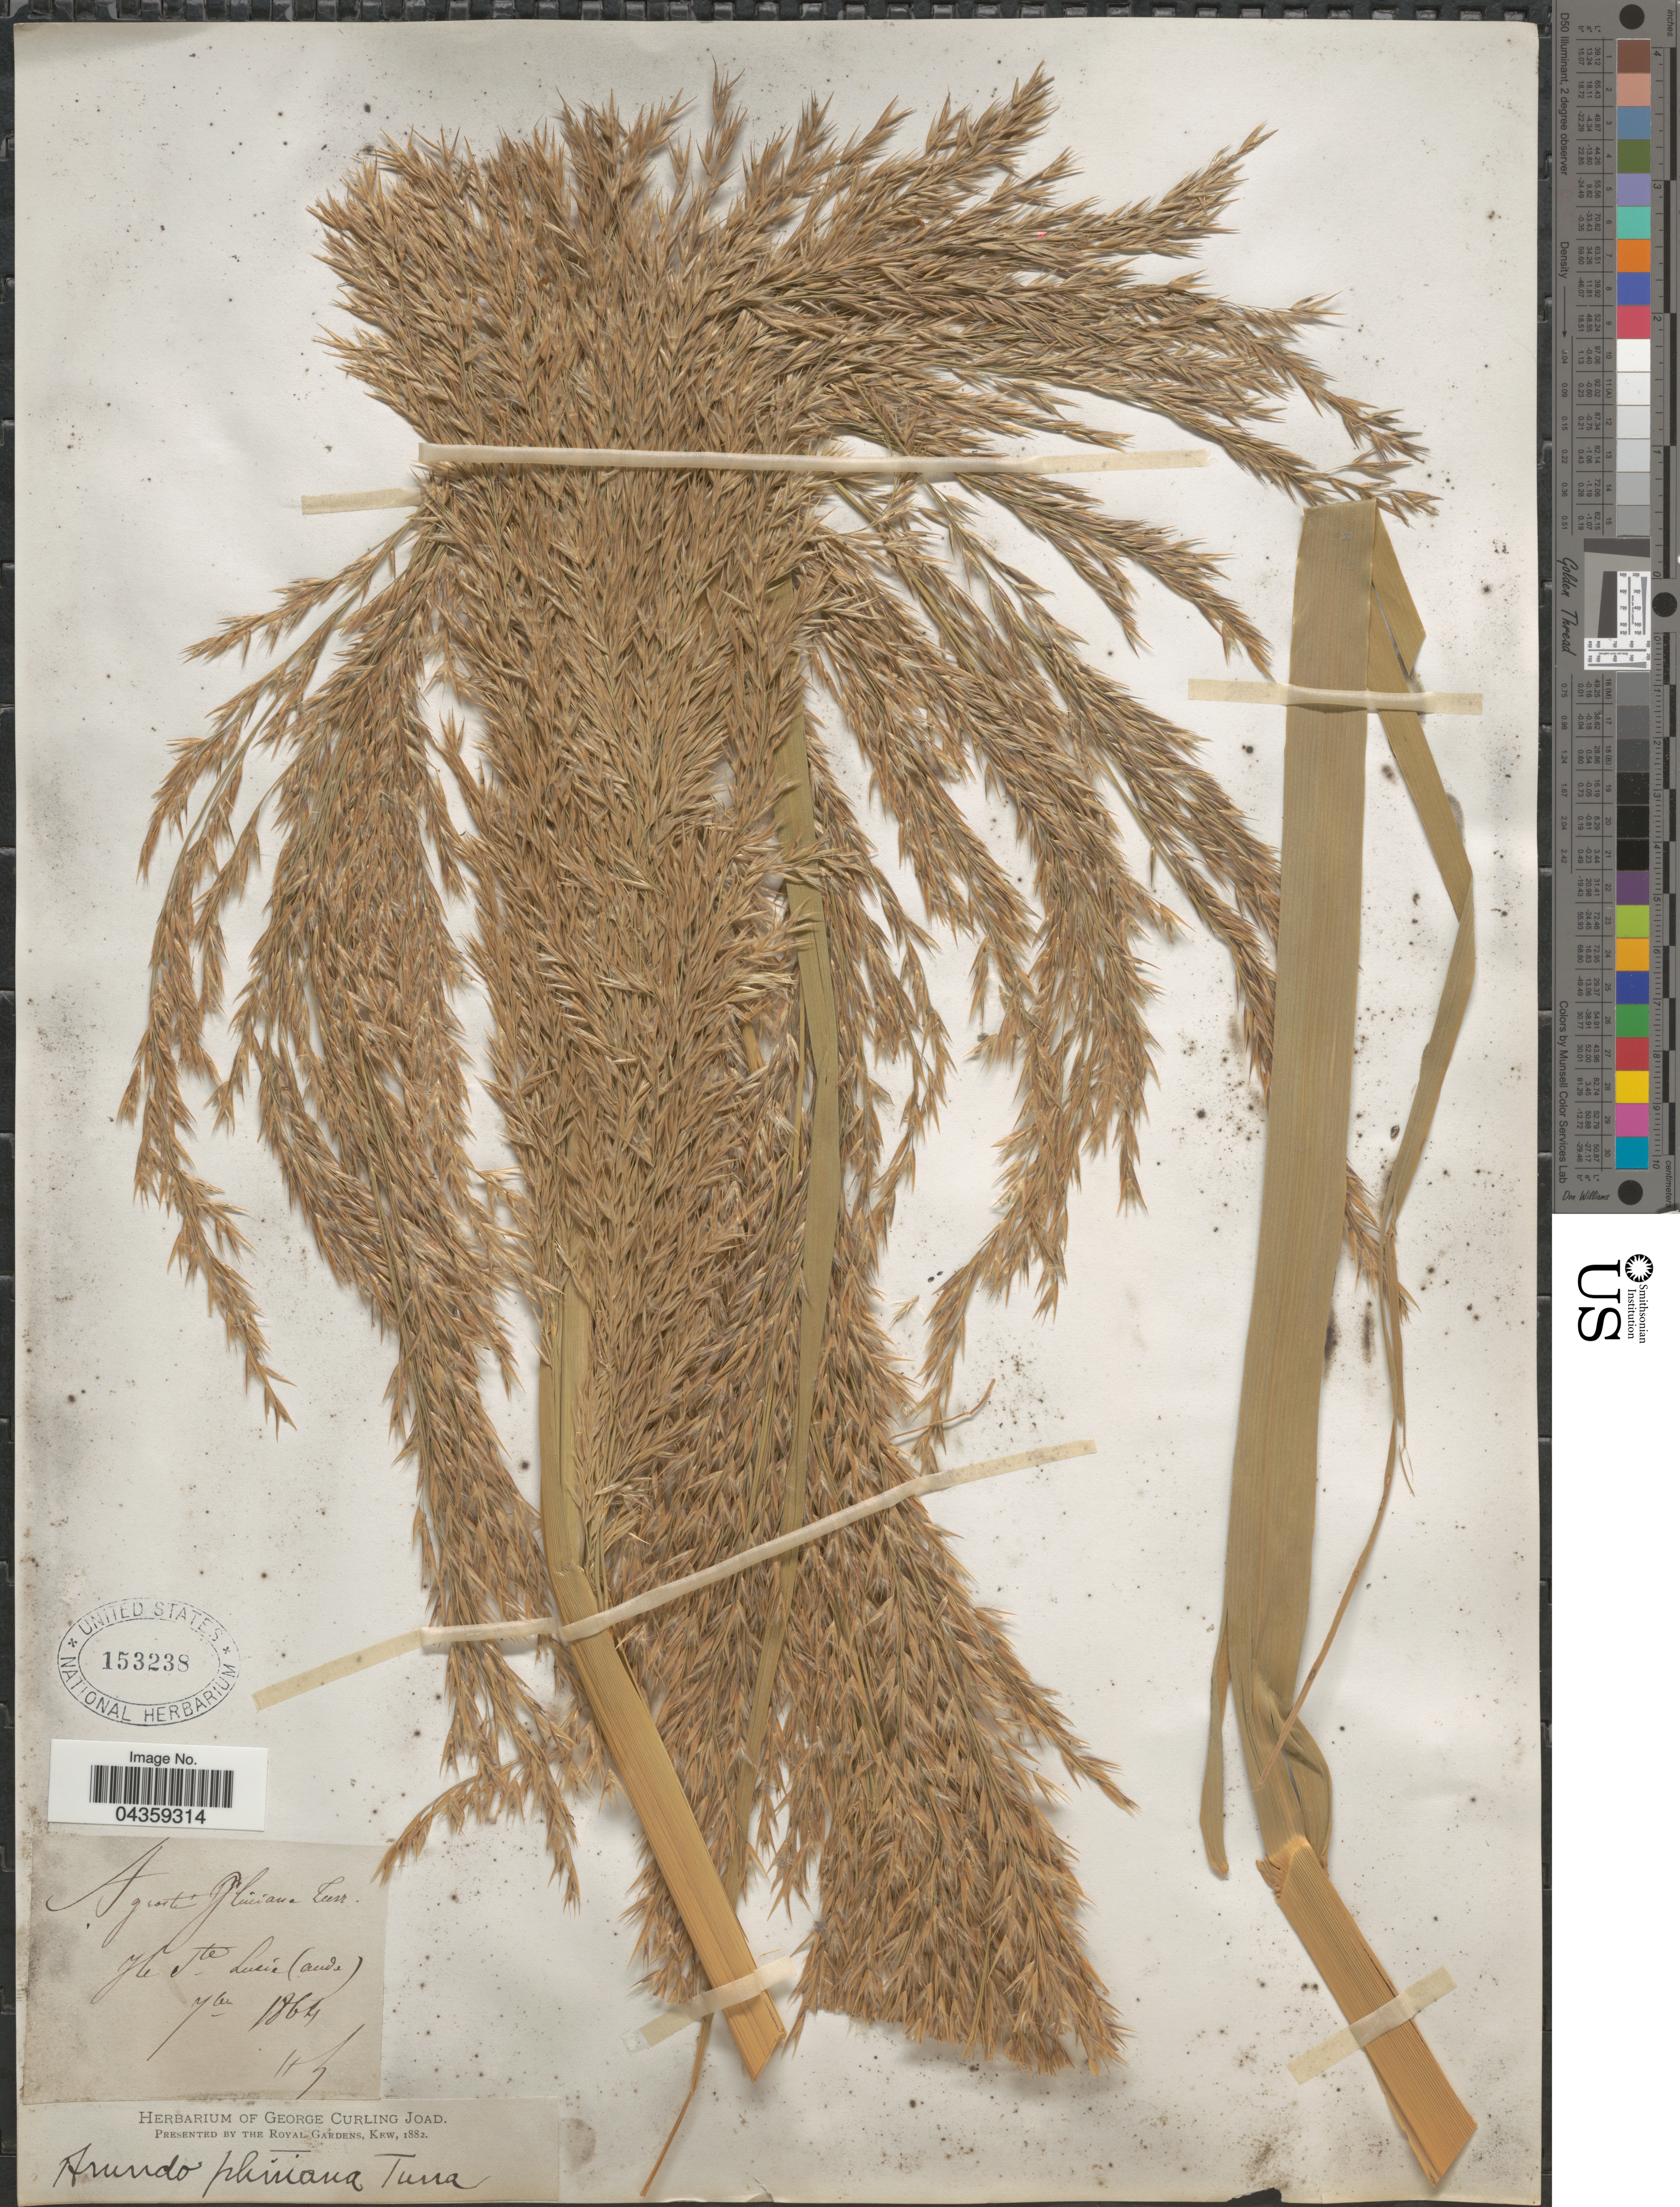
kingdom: Plantae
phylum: Tracheophyta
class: Liliopsida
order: Poales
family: Poaceae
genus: Arundo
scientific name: Arundo plinii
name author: Turra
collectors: ex herb. George Curling Joad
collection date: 1864-09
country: France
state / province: Occitanie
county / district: Aude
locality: Ile Ste. Lucíe (aude).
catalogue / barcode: US 153238